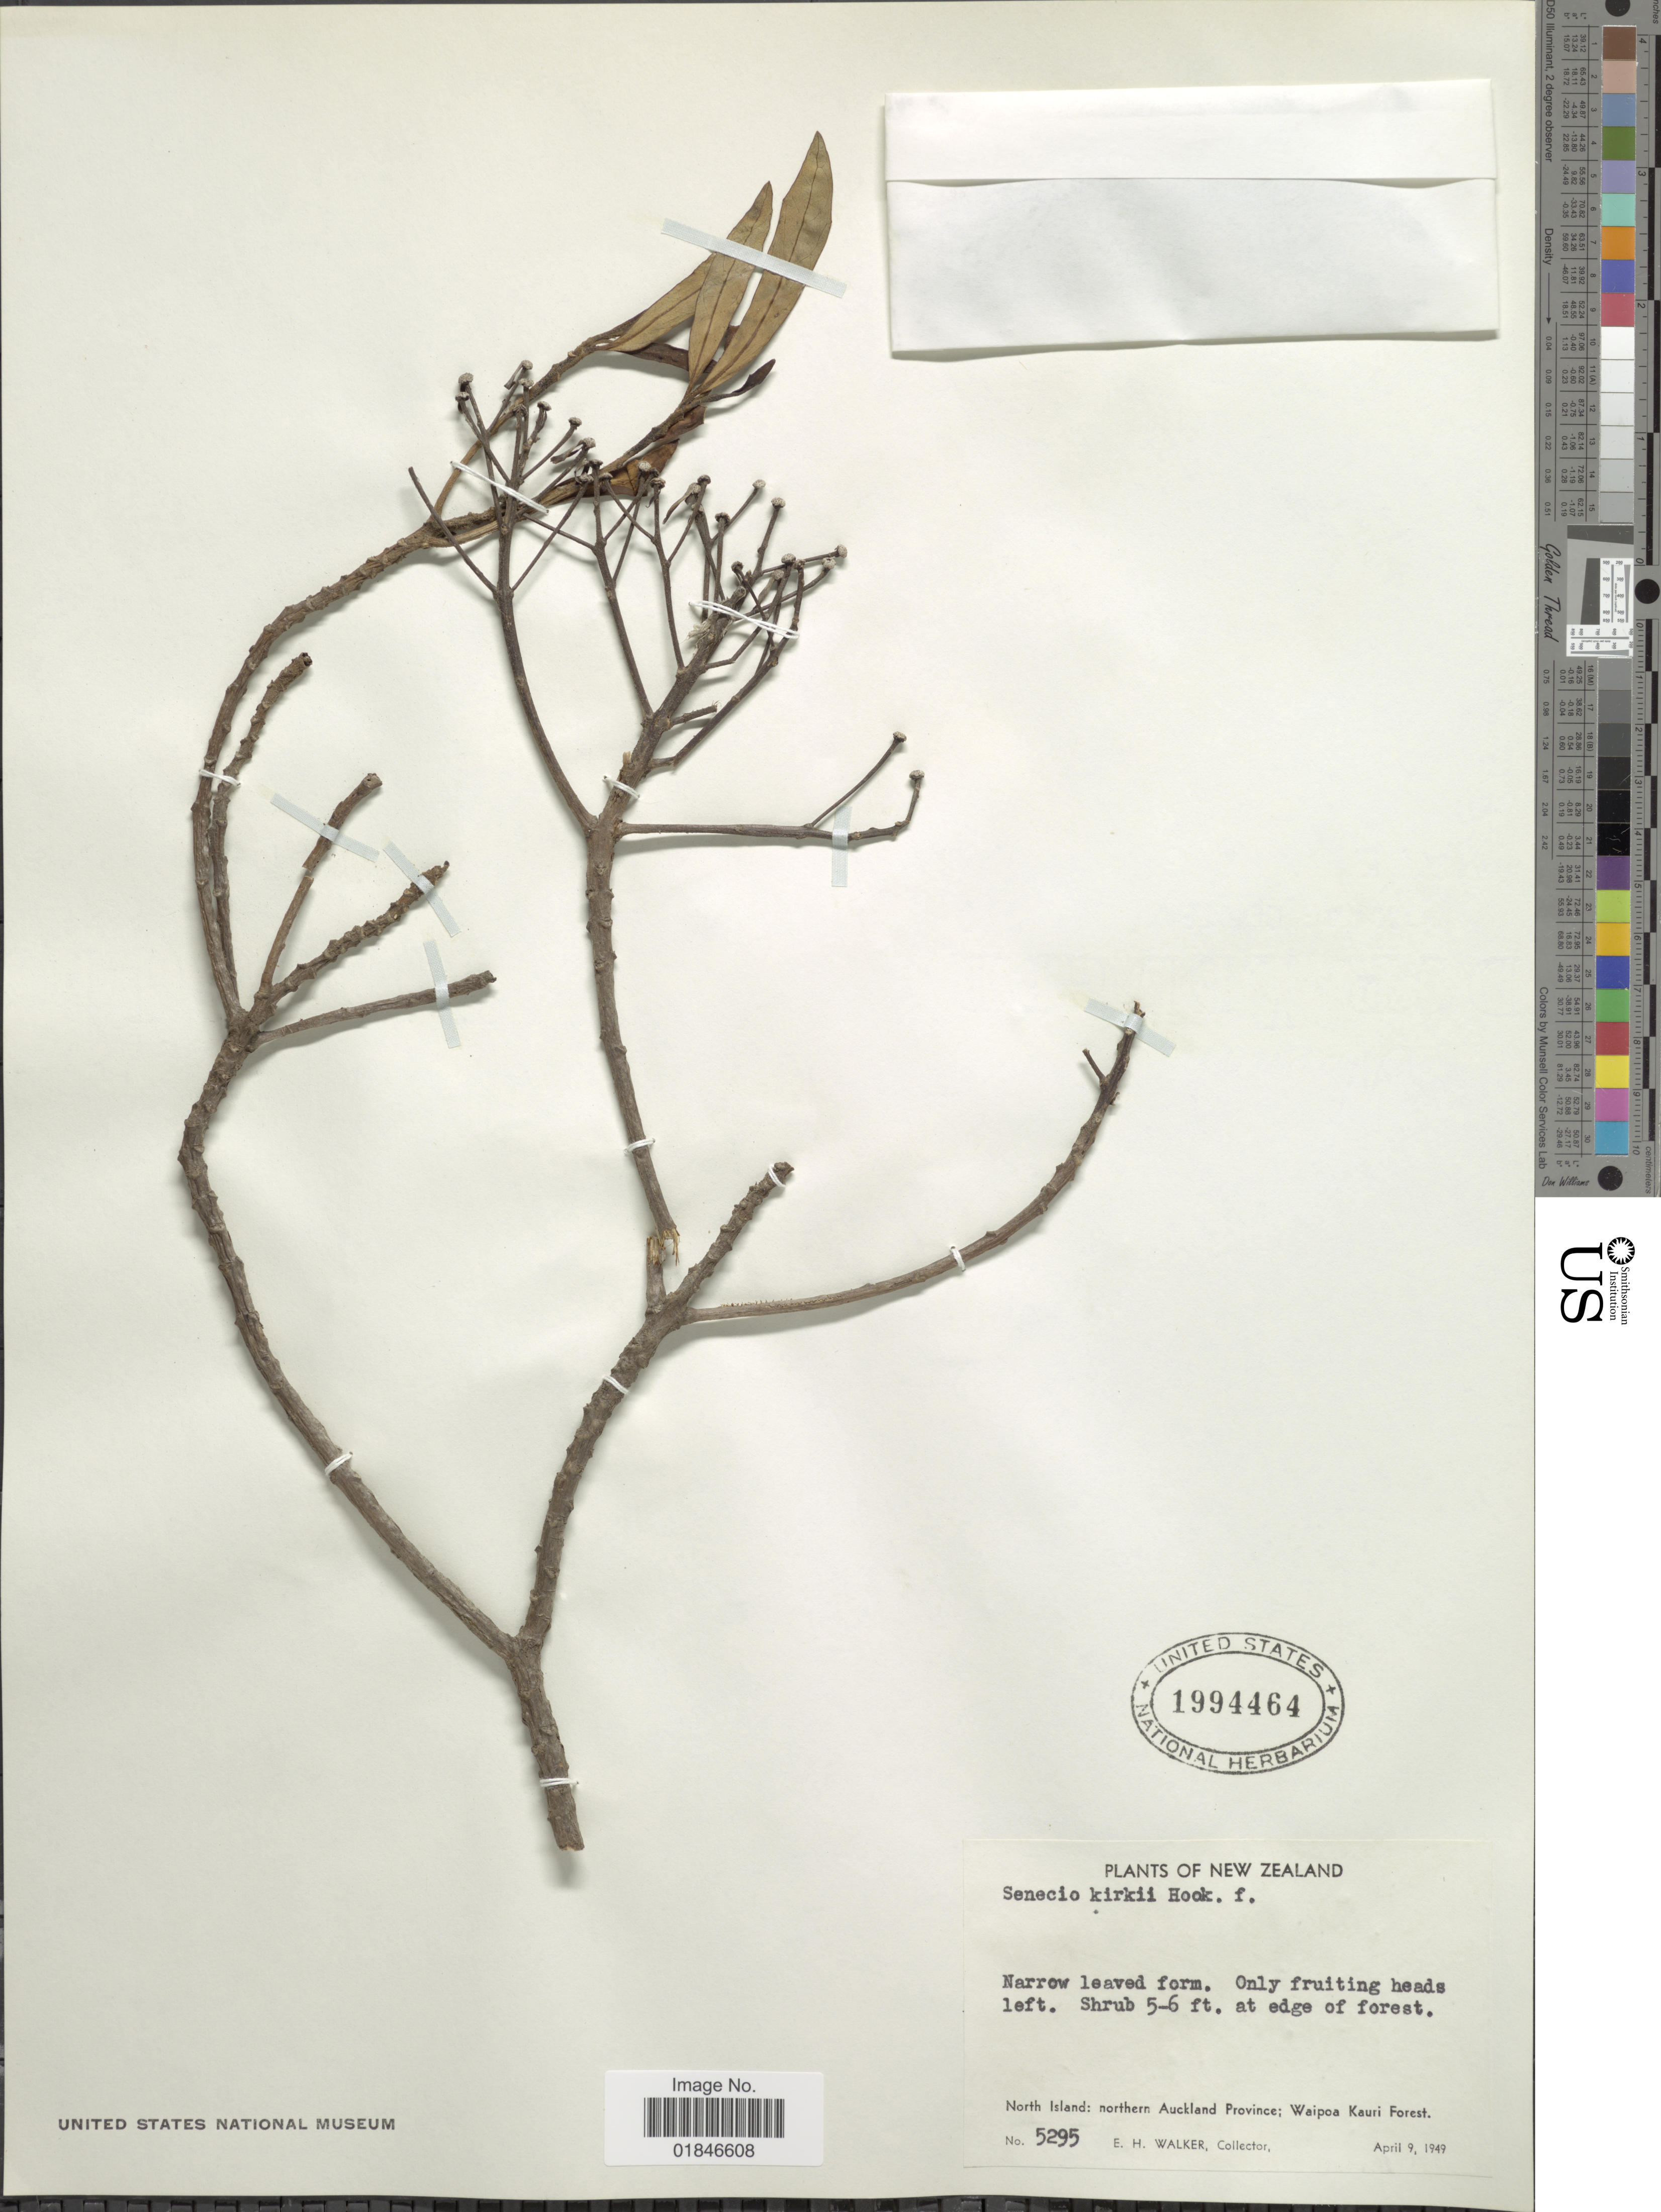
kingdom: Plantae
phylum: Tracheophyta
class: Magnoliopsida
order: Asterales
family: Asteraceae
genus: Urostemon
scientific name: Urostemon kirkii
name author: (Hook. f. ex Kirk) B. Nord.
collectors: E. H. Walker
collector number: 5295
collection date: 1949-04-09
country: New Zealand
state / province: Auckland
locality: North Island: northern Auckland Province: Waipoa Kauri Forest.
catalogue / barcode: US 1994464